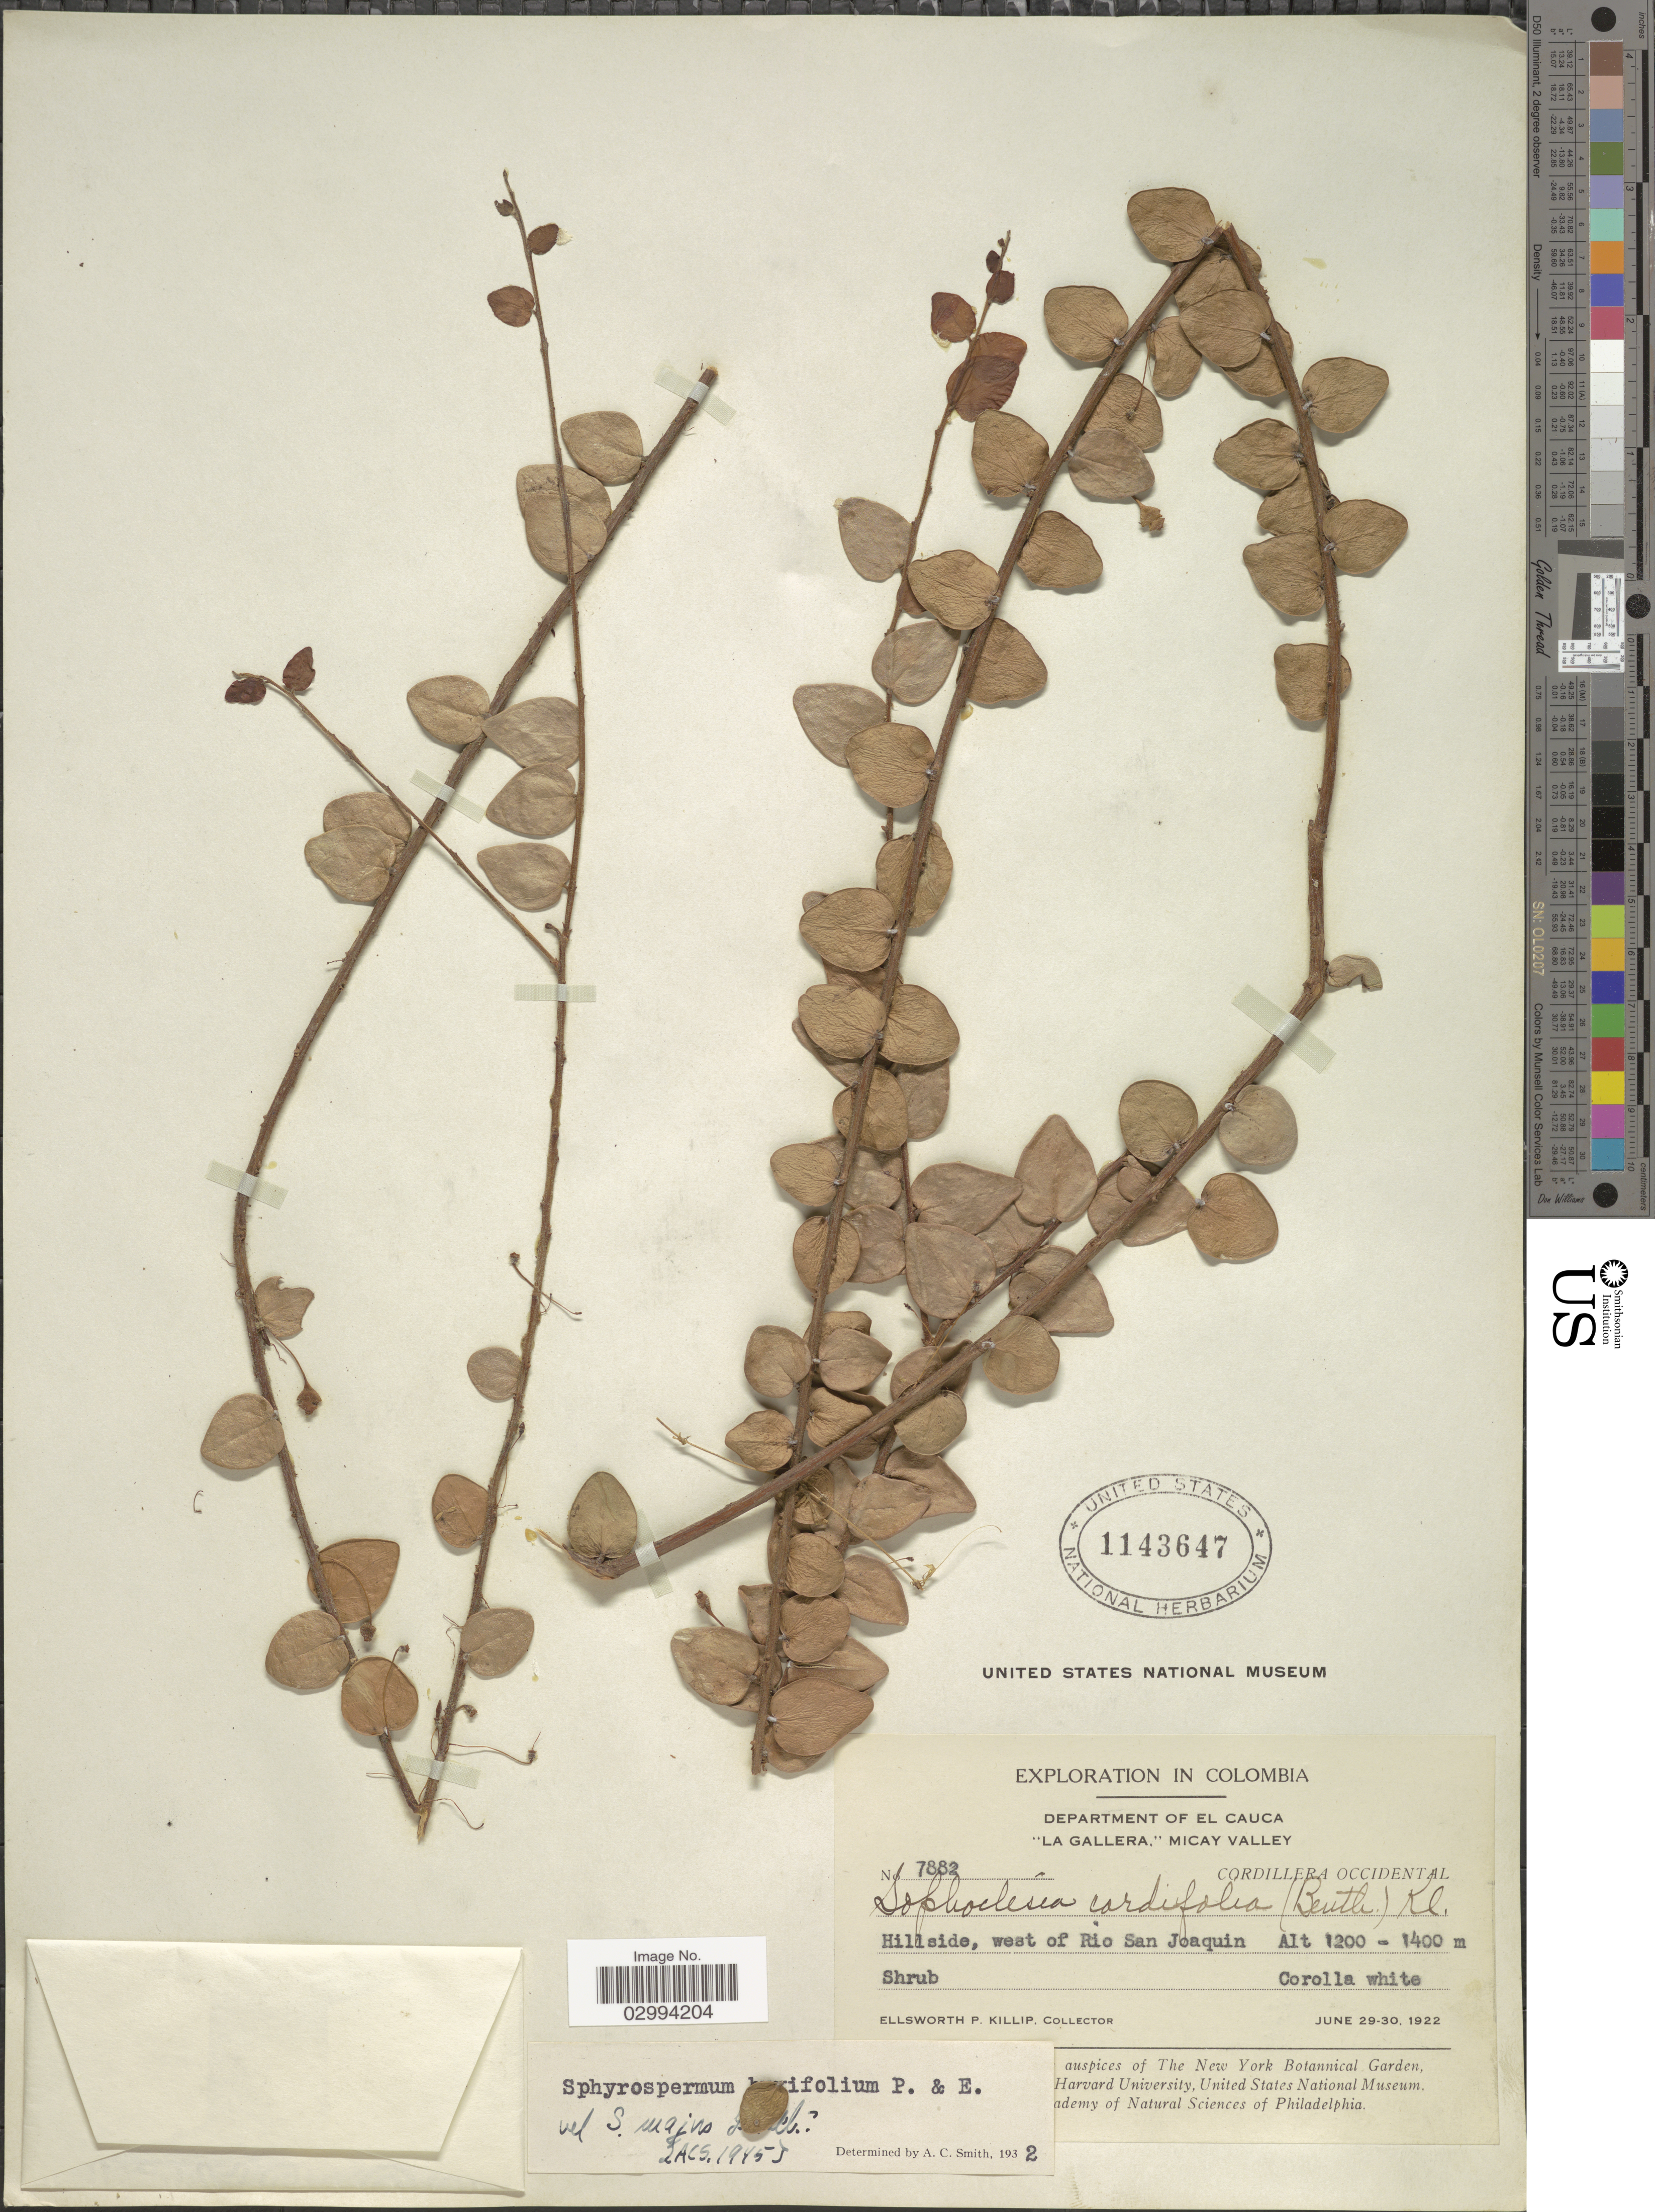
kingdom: Plantae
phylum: Tracheophyta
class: Magnoliopsida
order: Ericales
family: Ericaceae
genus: Sphyrospermum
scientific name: Sphyrospermum buxifolium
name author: Poepp. & Endl.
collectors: E. P. Killip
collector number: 7882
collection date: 1922-06-29/1922-06-30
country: Colombia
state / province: Cauca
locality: Department of El Cauca. "La Gallera," Micay Valley, Cordillera Occidental. Hillside, west of Rio San Joaquin.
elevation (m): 1200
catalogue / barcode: US 1143647